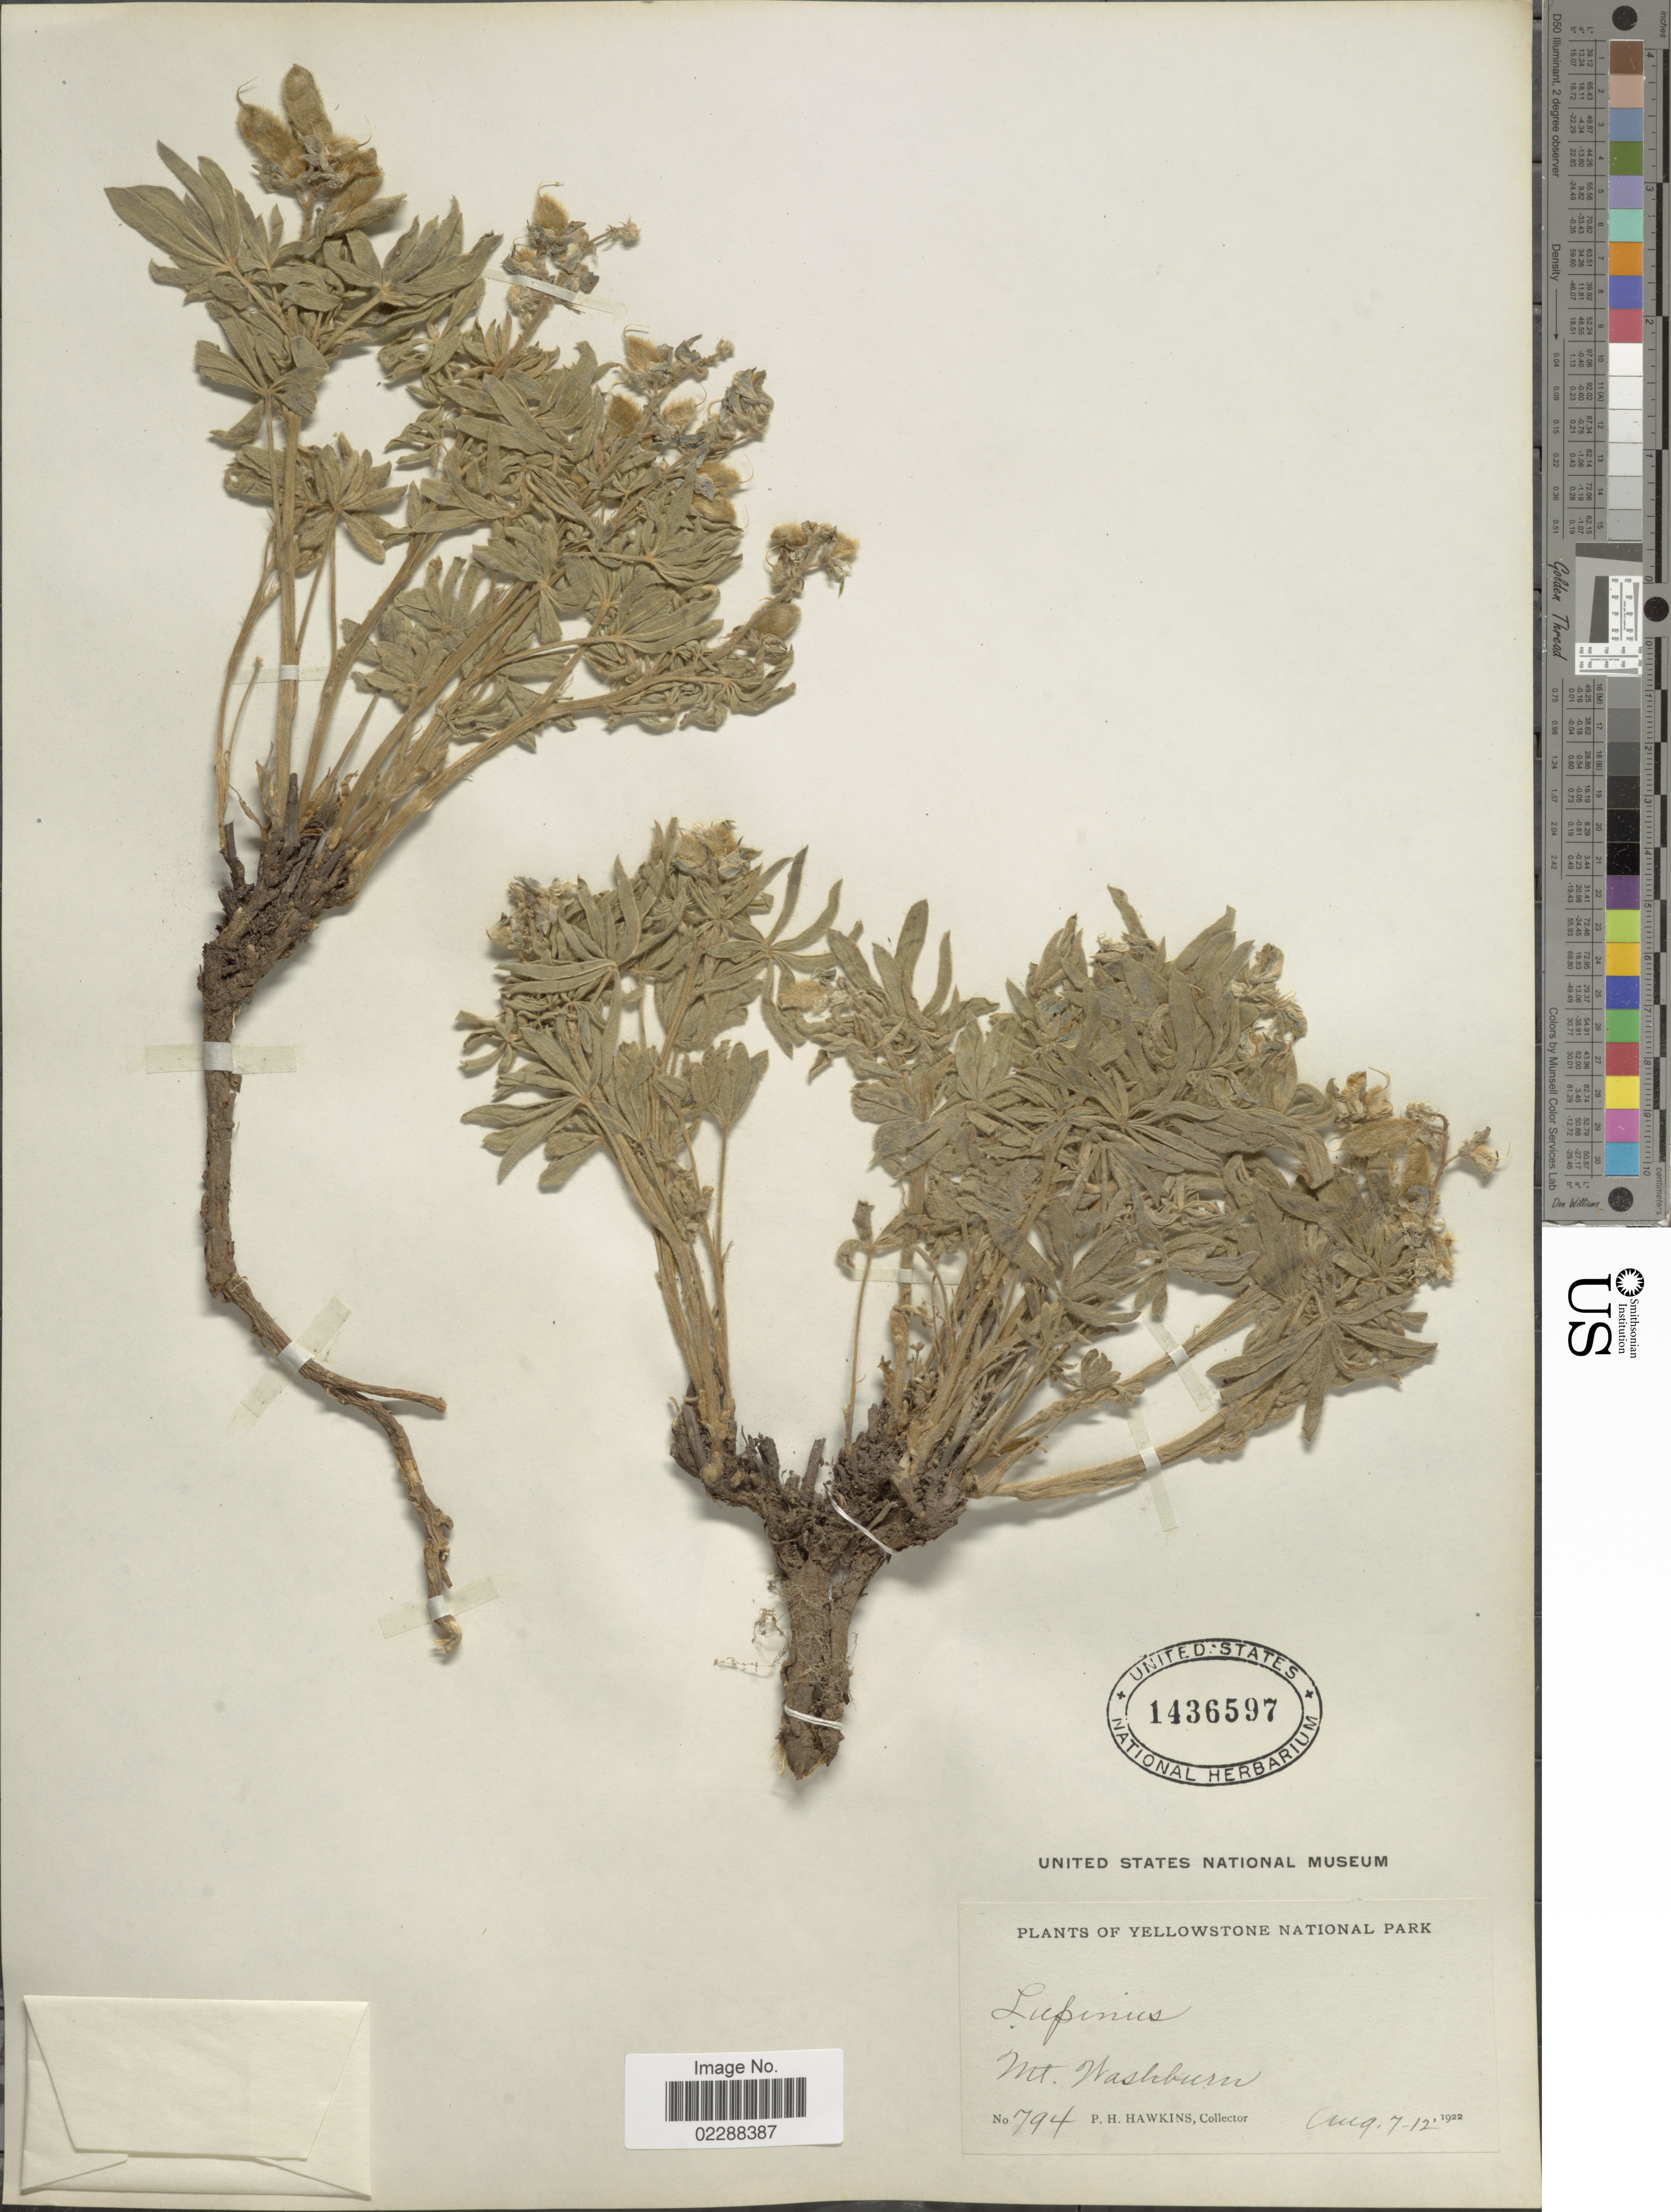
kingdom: Plantae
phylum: Tracheophyta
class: Magnoliopsida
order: Fabales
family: Fabaceae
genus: Lupinus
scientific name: Lupinus sp.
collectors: P. Hawkins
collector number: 794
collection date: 1922-08-07/1922-08-12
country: United States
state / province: Wyoming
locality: The Yellowstone National Park, Mt. Washburn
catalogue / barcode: US 1436597